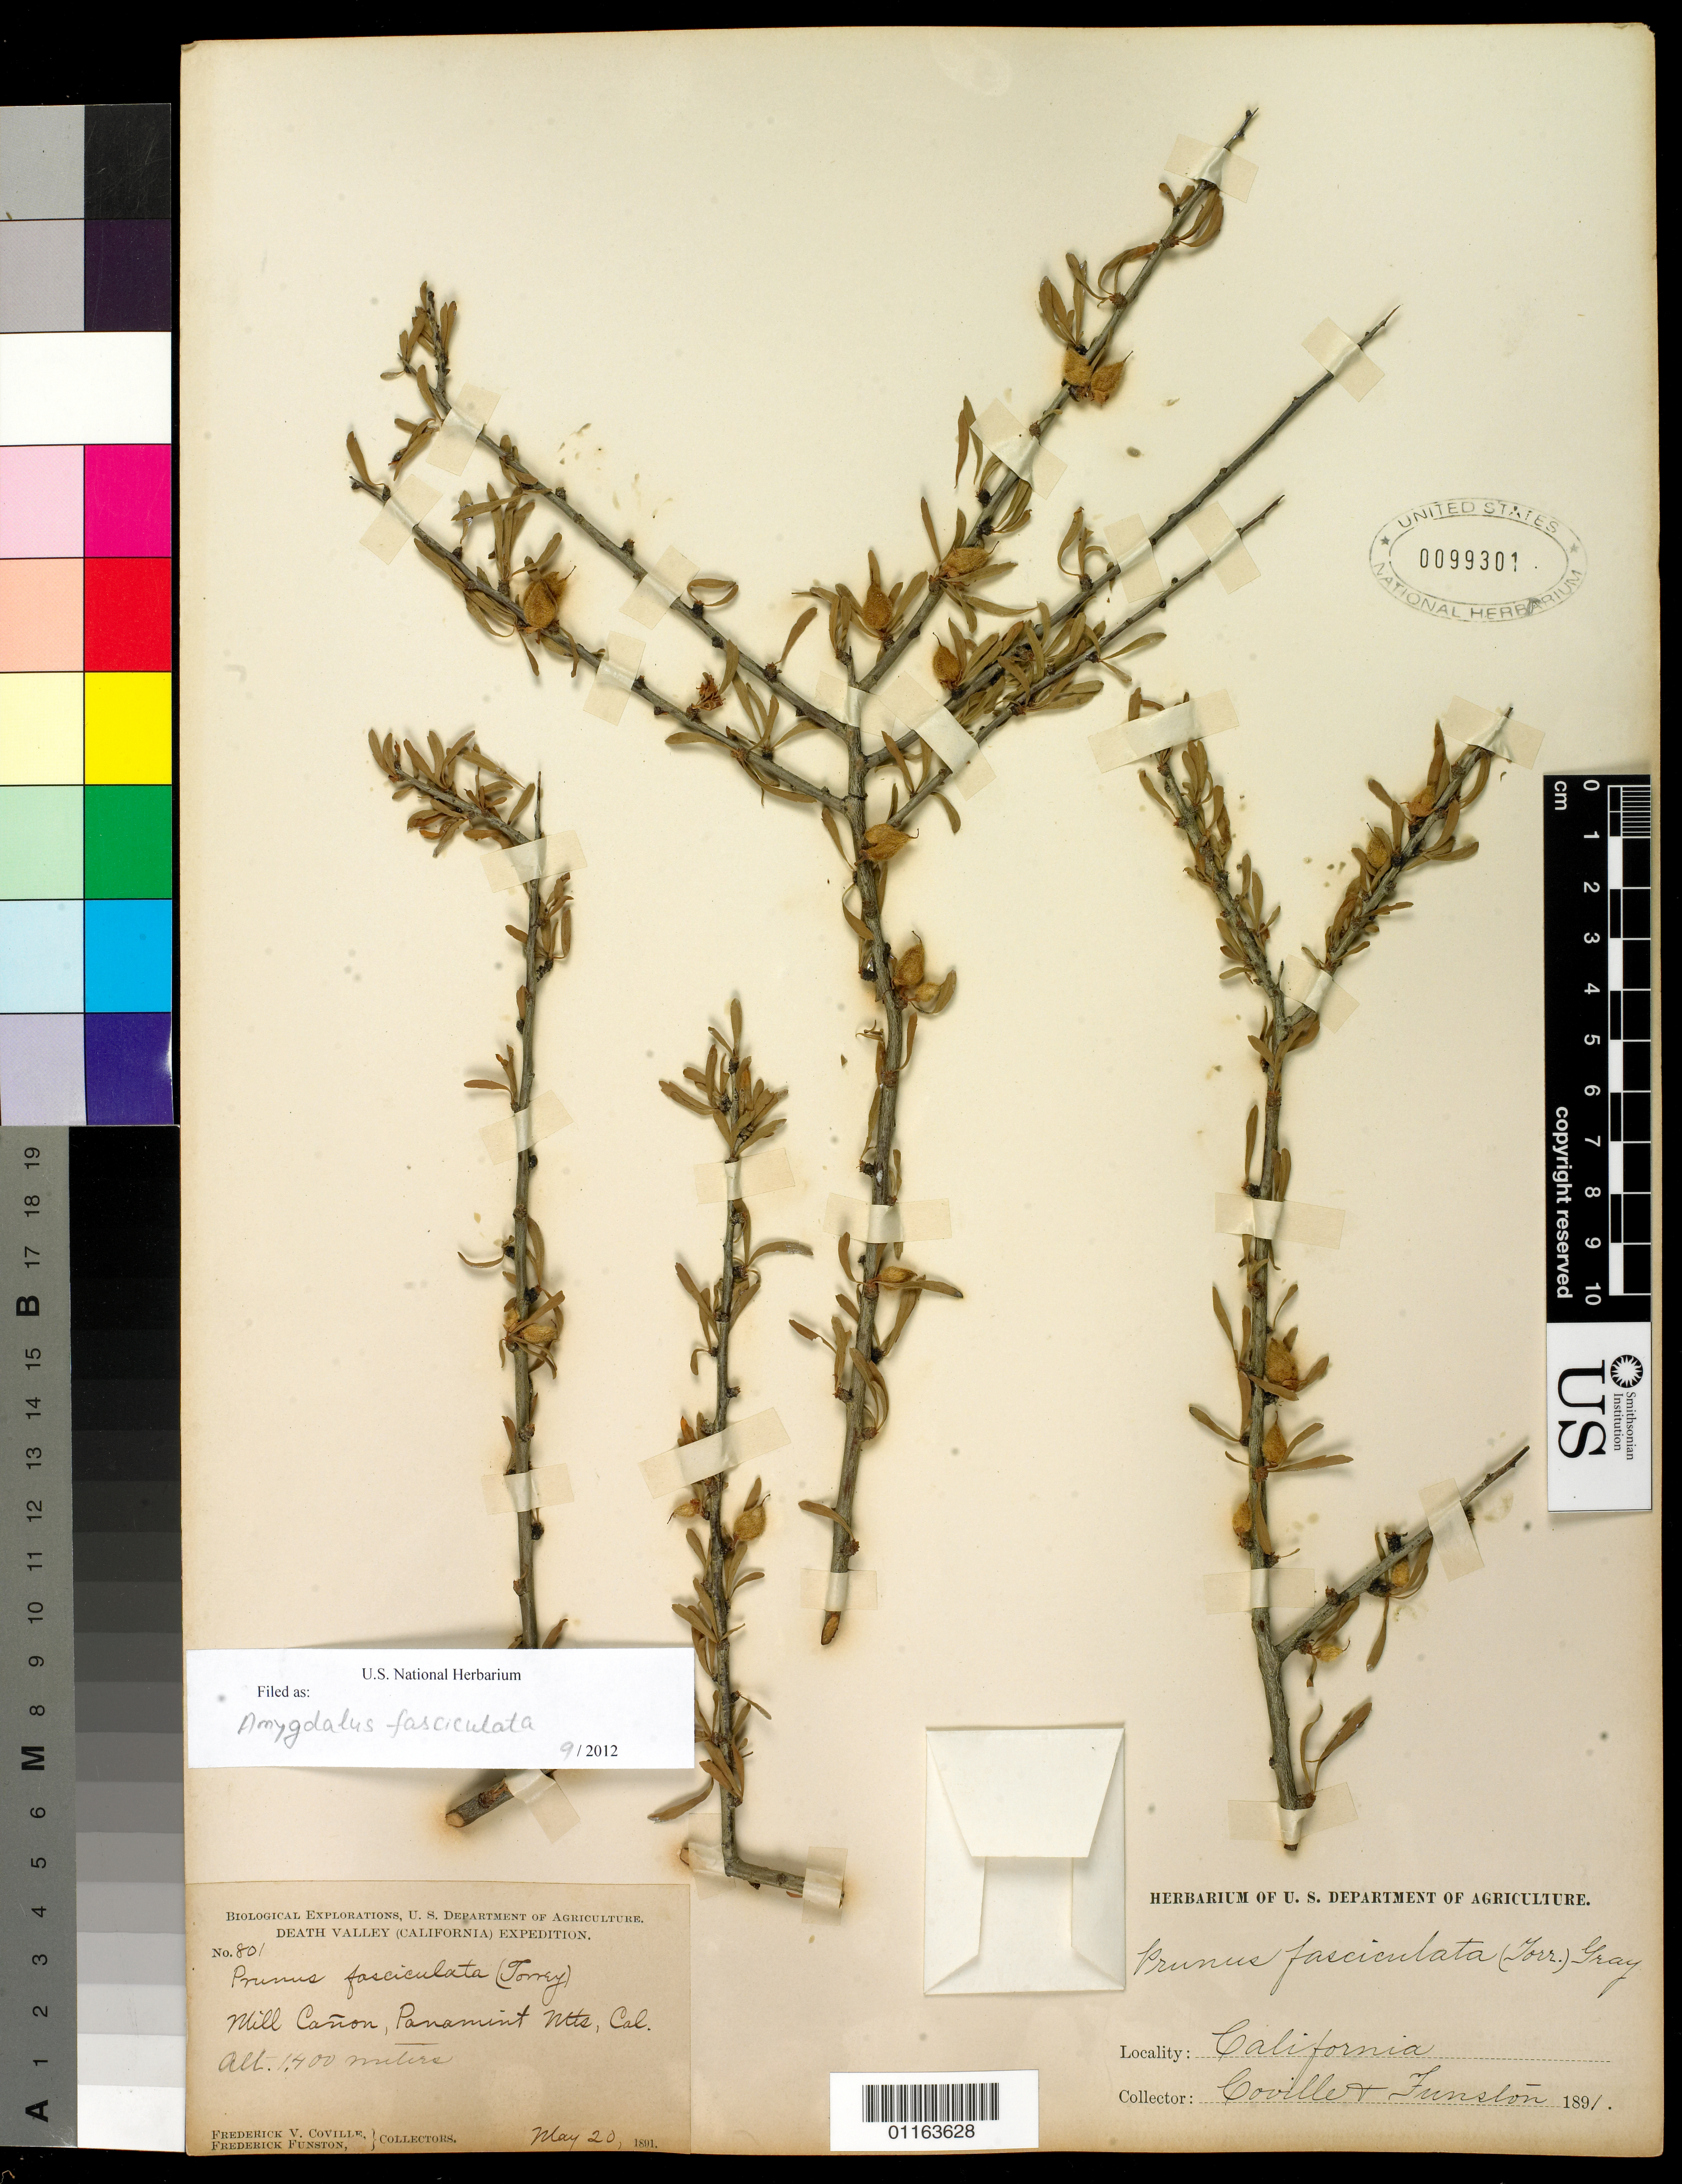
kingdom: Plantae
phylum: Tracheophyta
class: Magnoliopsida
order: Rosales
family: Rosaceae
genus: Prunus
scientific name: Prunus fasciculata var. fasciculata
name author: (Torr.) A. Gray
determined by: Strong, Mark T., (BOT), Smithsonian Institution - National Museum of Natural History (UNITED STATES)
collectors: F. V. Coville & F. Funston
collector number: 801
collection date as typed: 20 May 1891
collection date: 1891-05-20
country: United States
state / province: California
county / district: Inyo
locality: Panamint Mts., Mills Canyon.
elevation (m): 1400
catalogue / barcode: US 99301